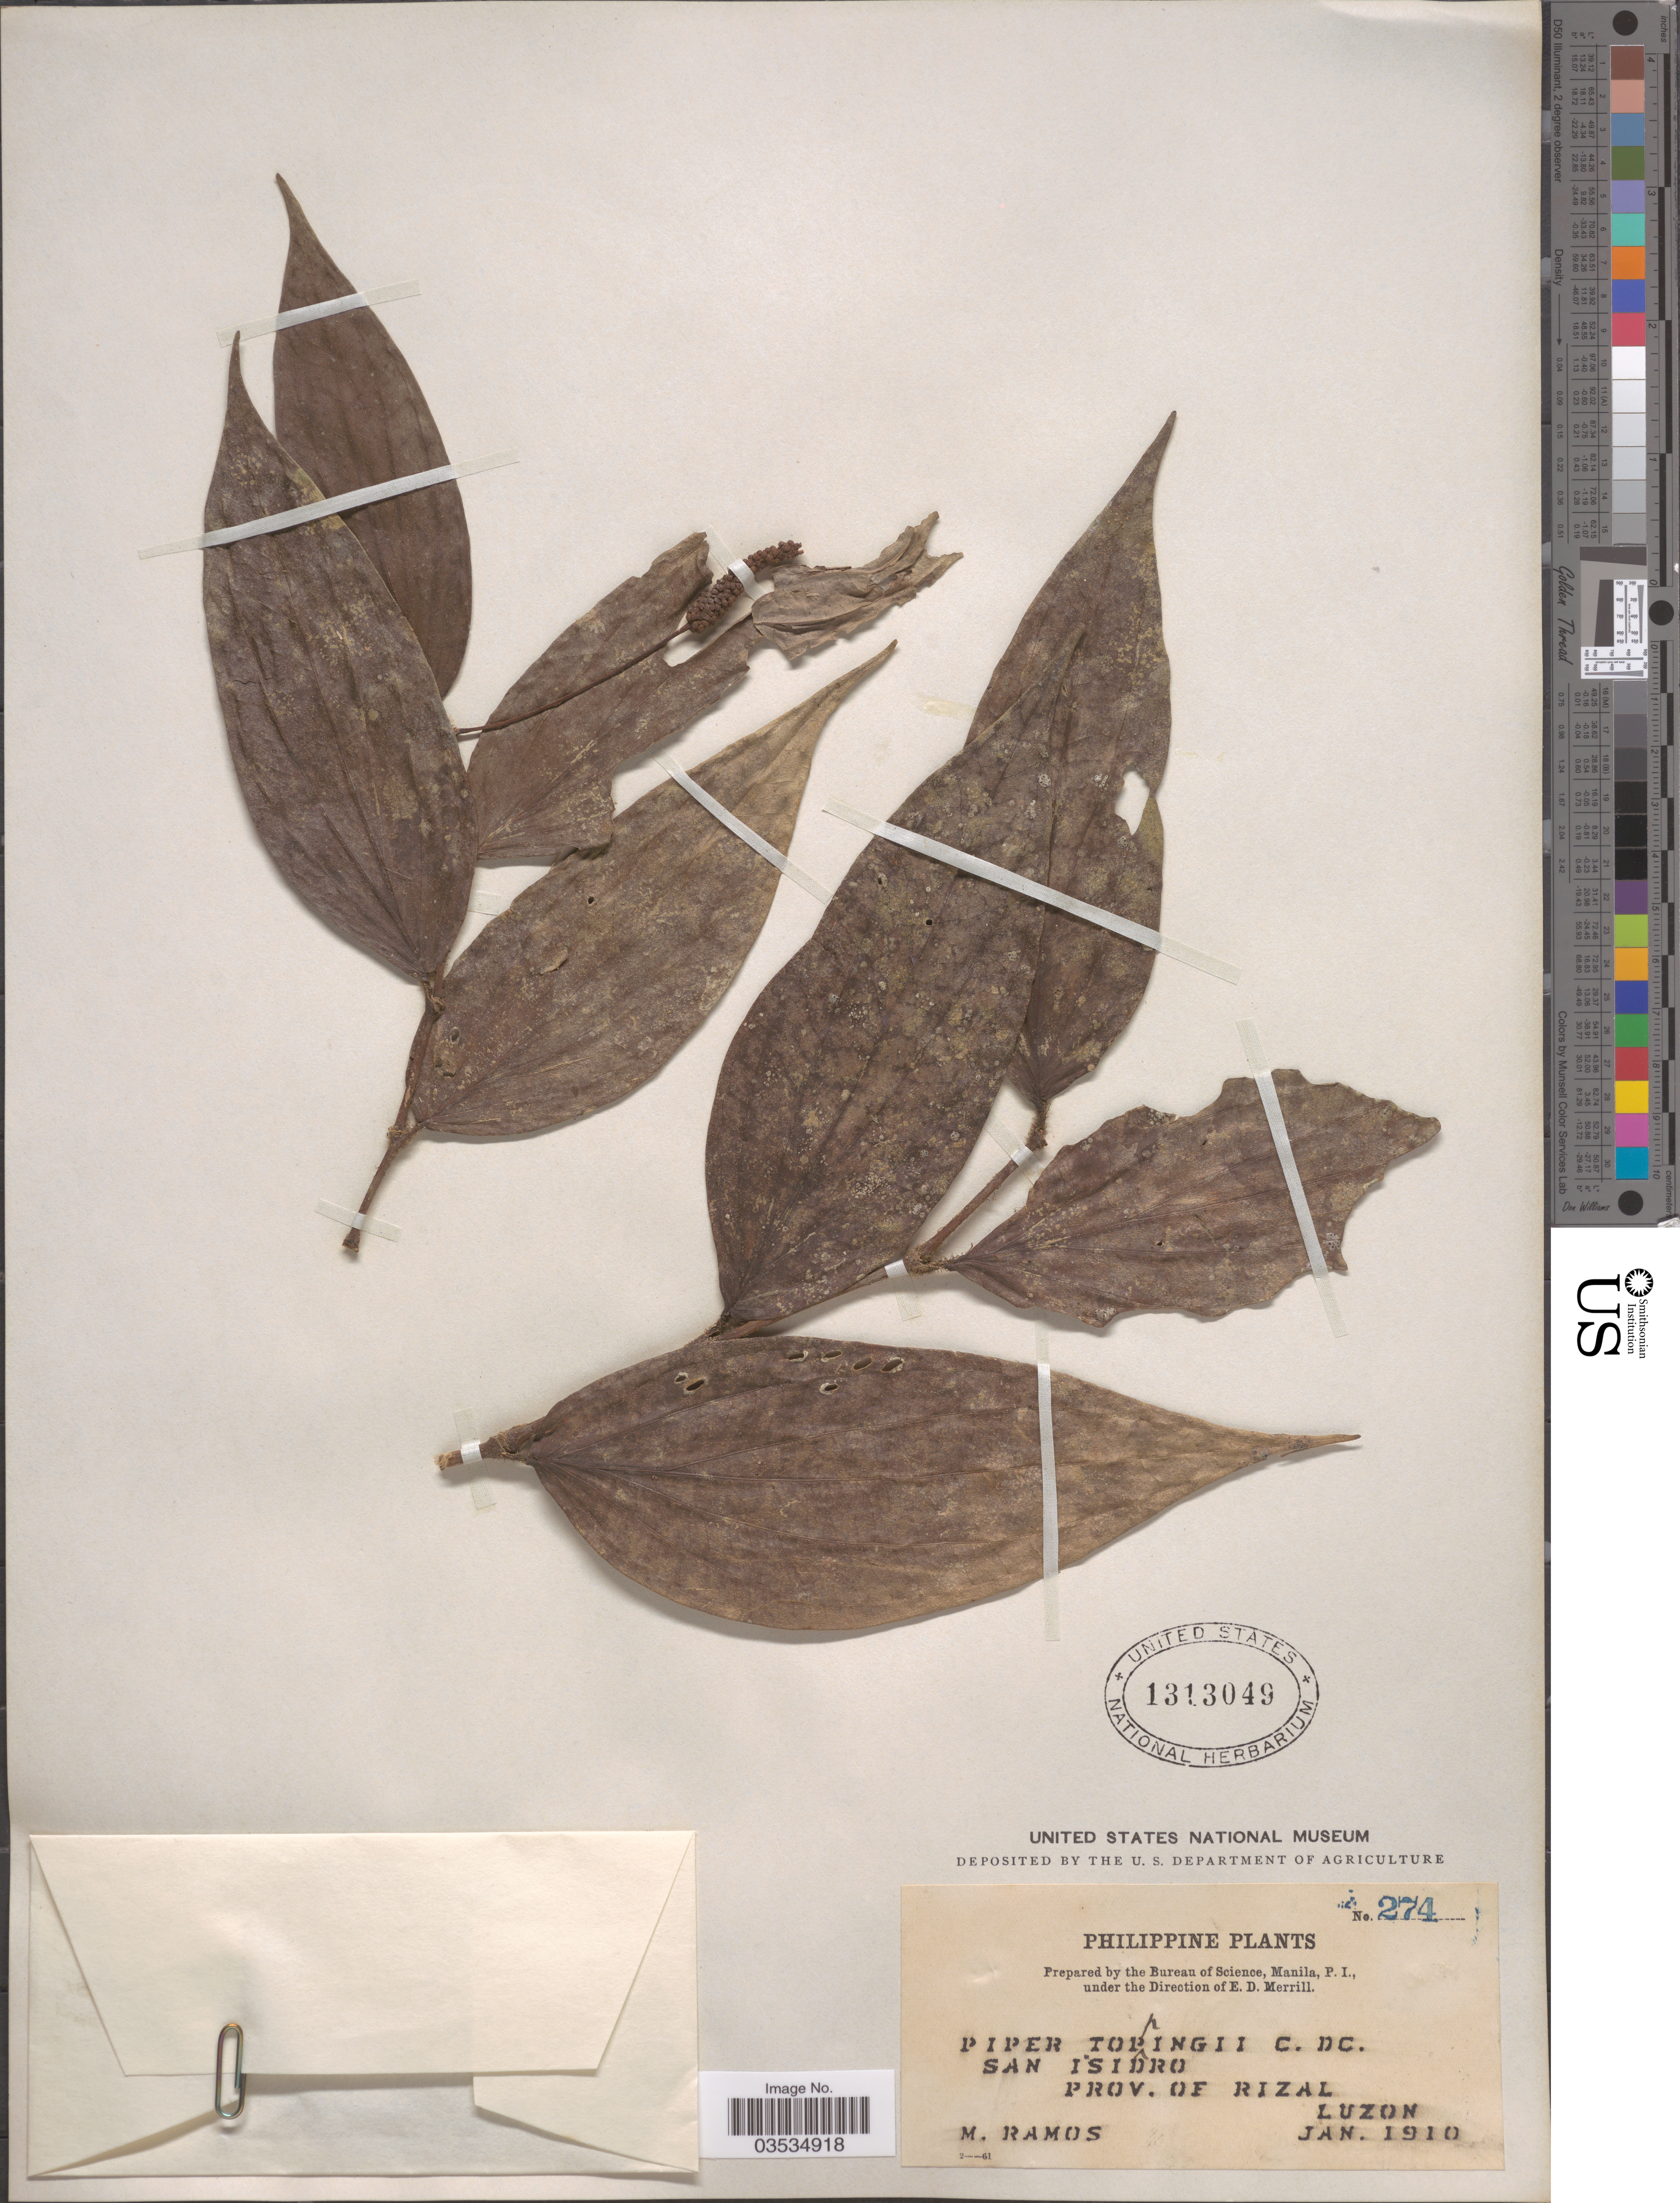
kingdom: Plantae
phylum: Tracheophyta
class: Magnoliopsida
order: Piperales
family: Piperaceae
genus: Piper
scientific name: Piper toppingii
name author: C. DC. in Elmer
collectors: M. Ramos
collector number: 274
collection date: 1910-01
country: Philippines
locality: San Isidro. Prov. of Rizal. Luzon.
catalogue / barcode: US 1313049